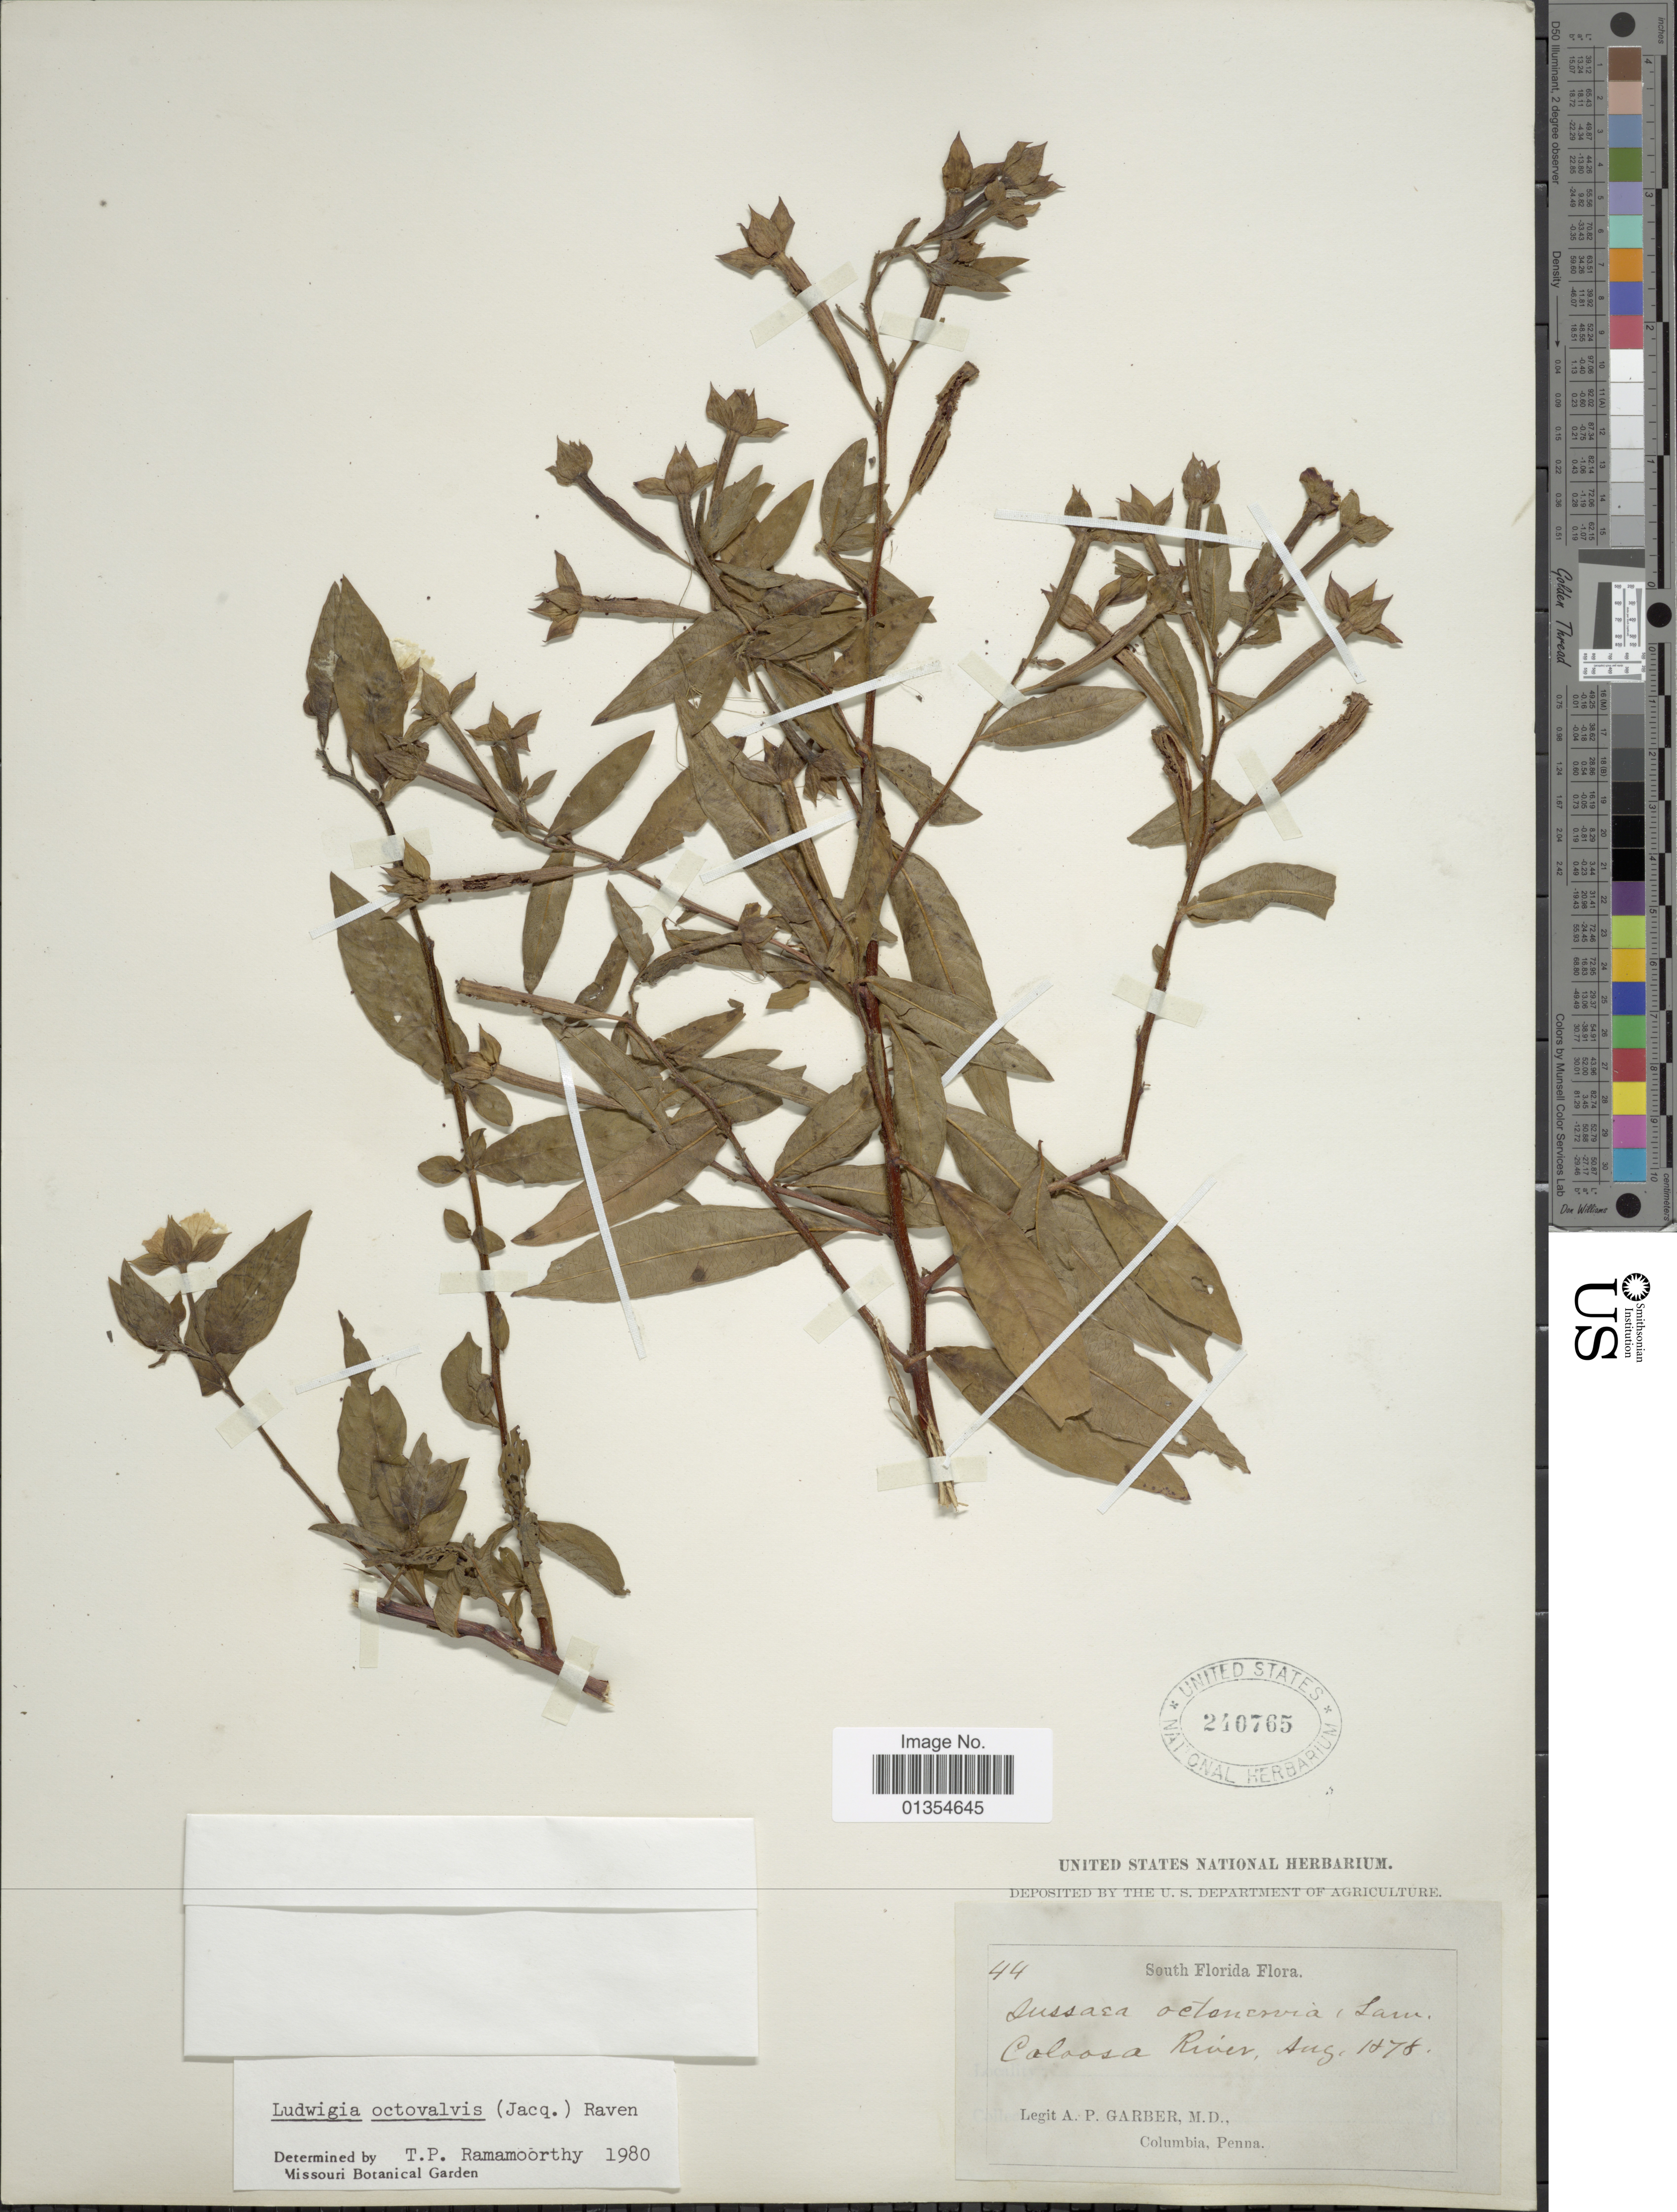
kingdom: Plantae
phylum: Tracheophyta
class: Magnoliopsida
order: Myrtales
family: Onagraceae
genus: Ludwigia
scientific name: Ludwigia octovalvis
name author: (Jacq.) P.H. Raven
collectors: A. P. Garber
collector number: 44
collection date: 1878-08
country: United States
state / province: Florida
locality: South Florida, Caloosa River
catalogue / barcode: US 240765